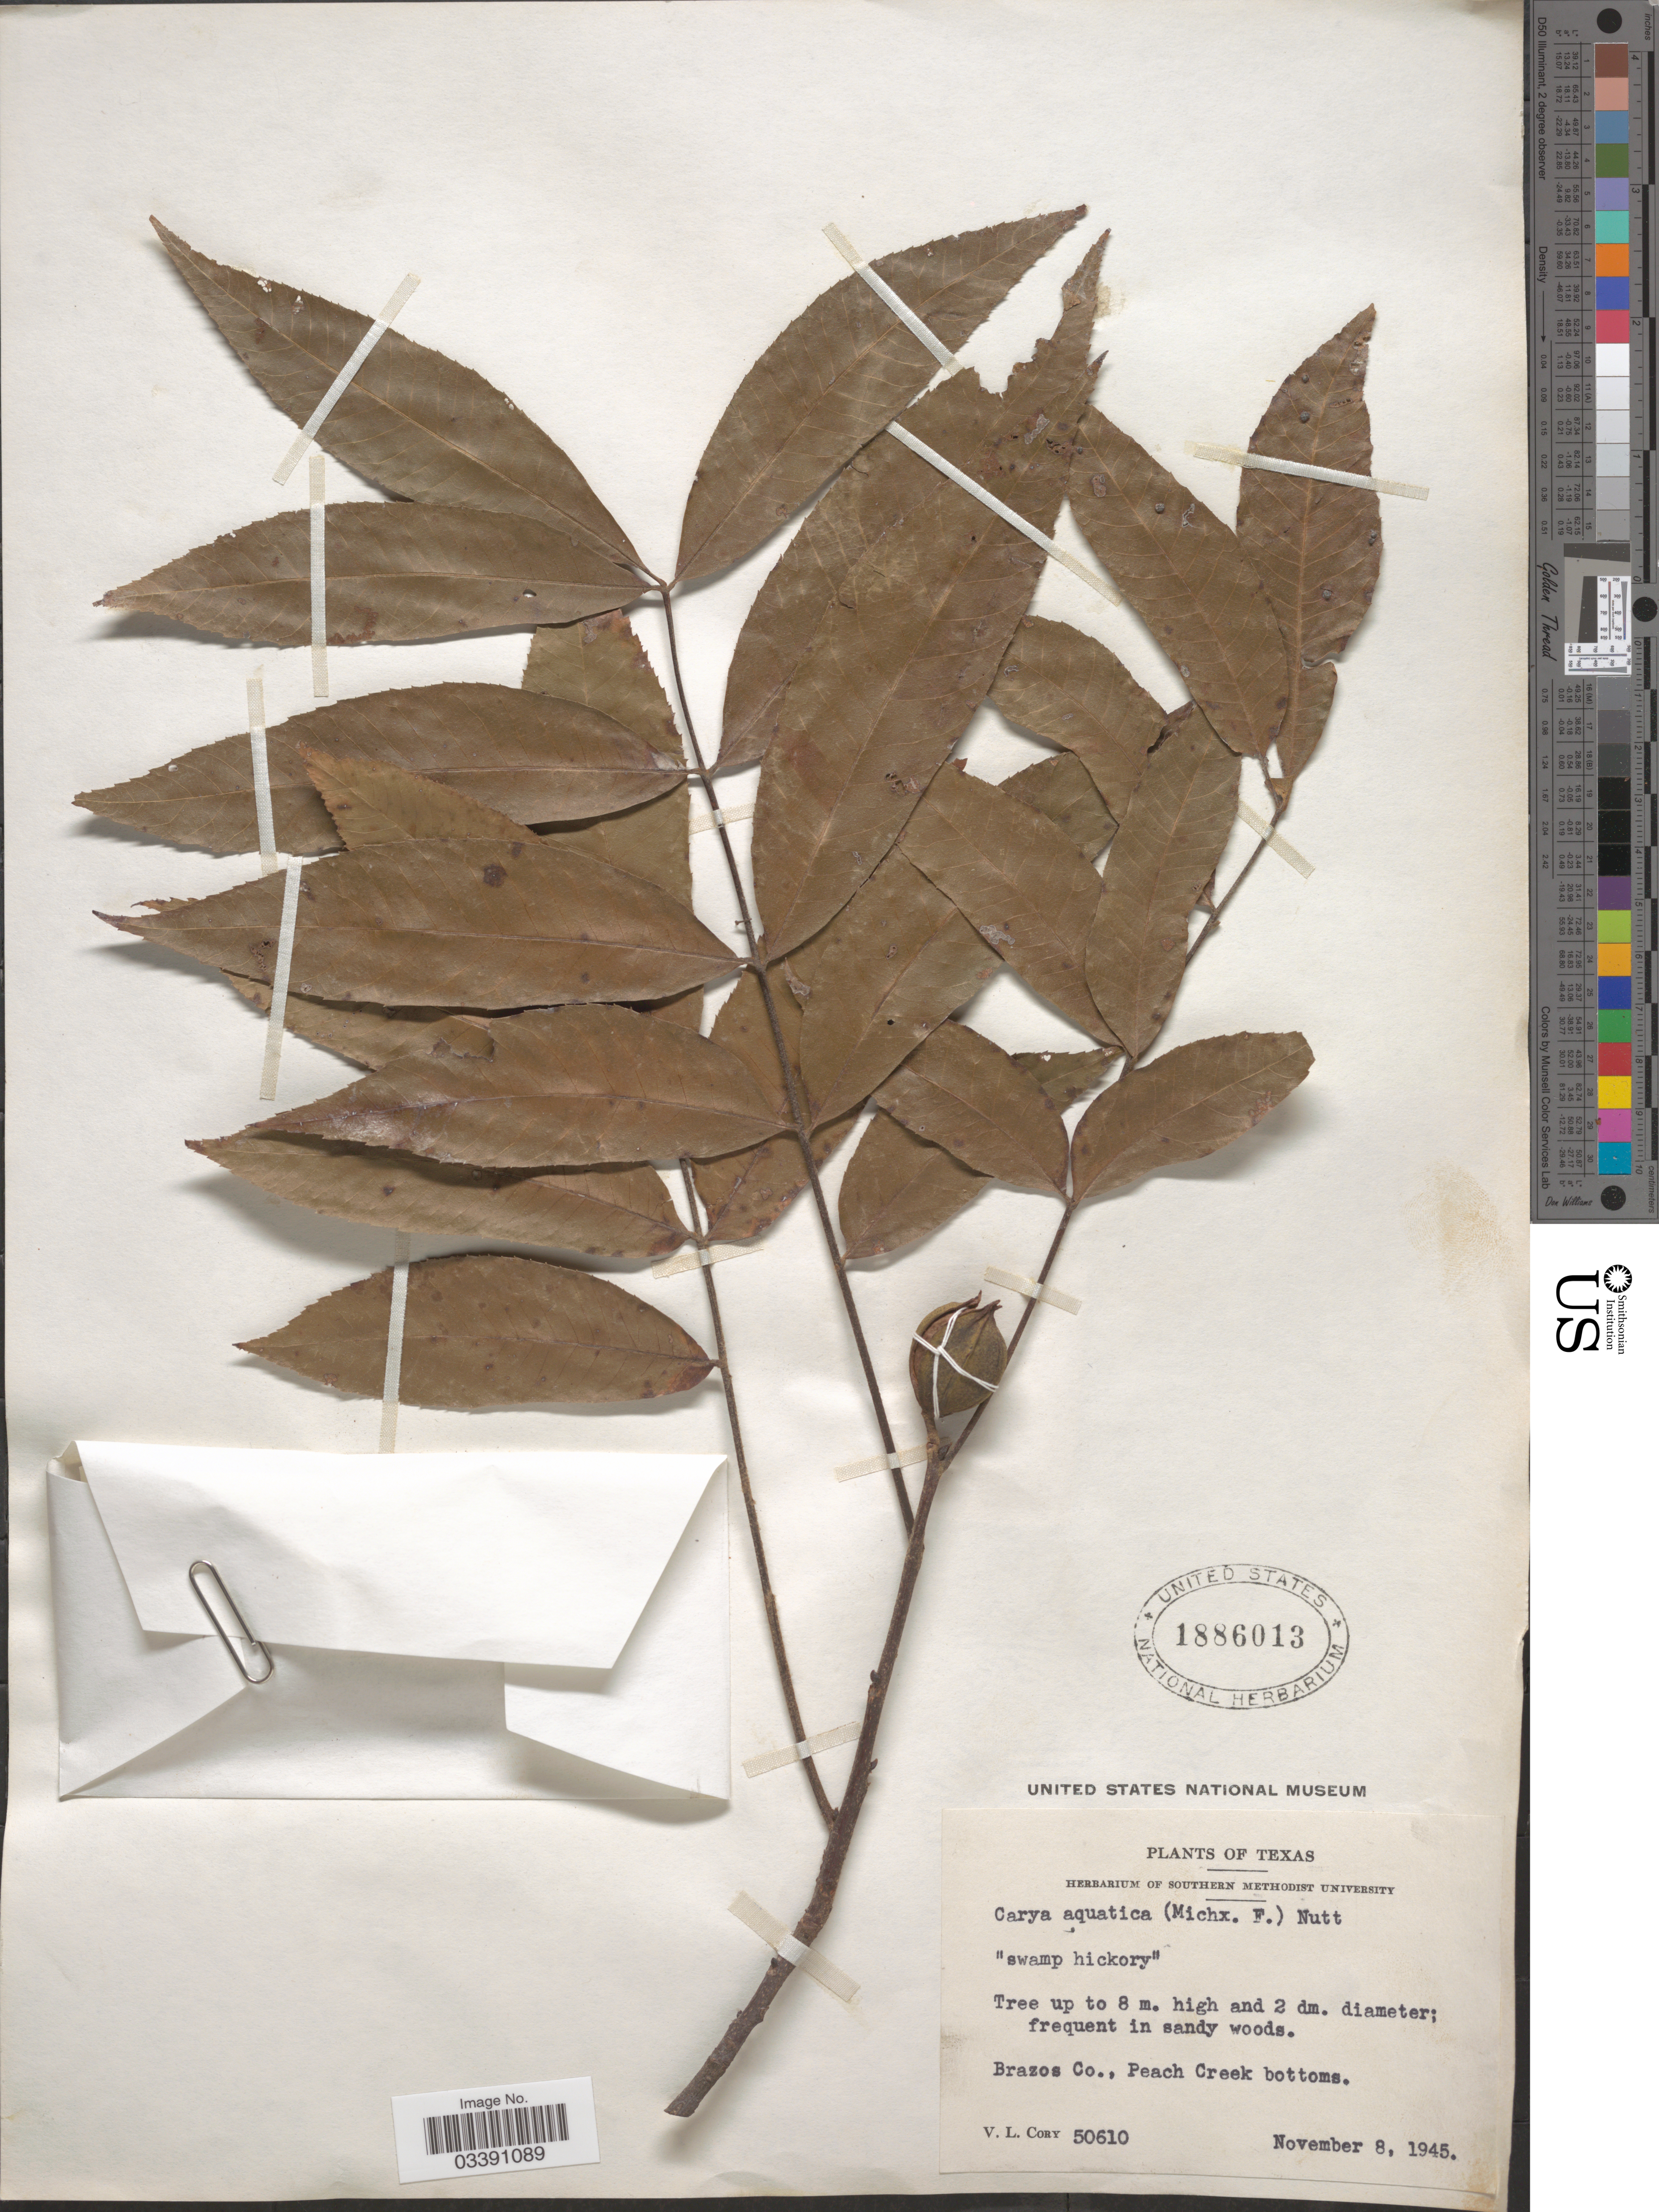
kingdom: Plantae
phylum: Tracheophyta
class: Magnoliopsida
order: Fagales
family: Juglandaceae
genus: Carya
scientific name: Carya aquatica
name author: (F. Michx.) Nutt.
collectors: V. Cory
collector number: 50610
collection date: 1945-11-08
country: United States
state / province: Texas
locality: Brazos Co., Peach Creek bottoms.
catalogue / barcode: US 1886013